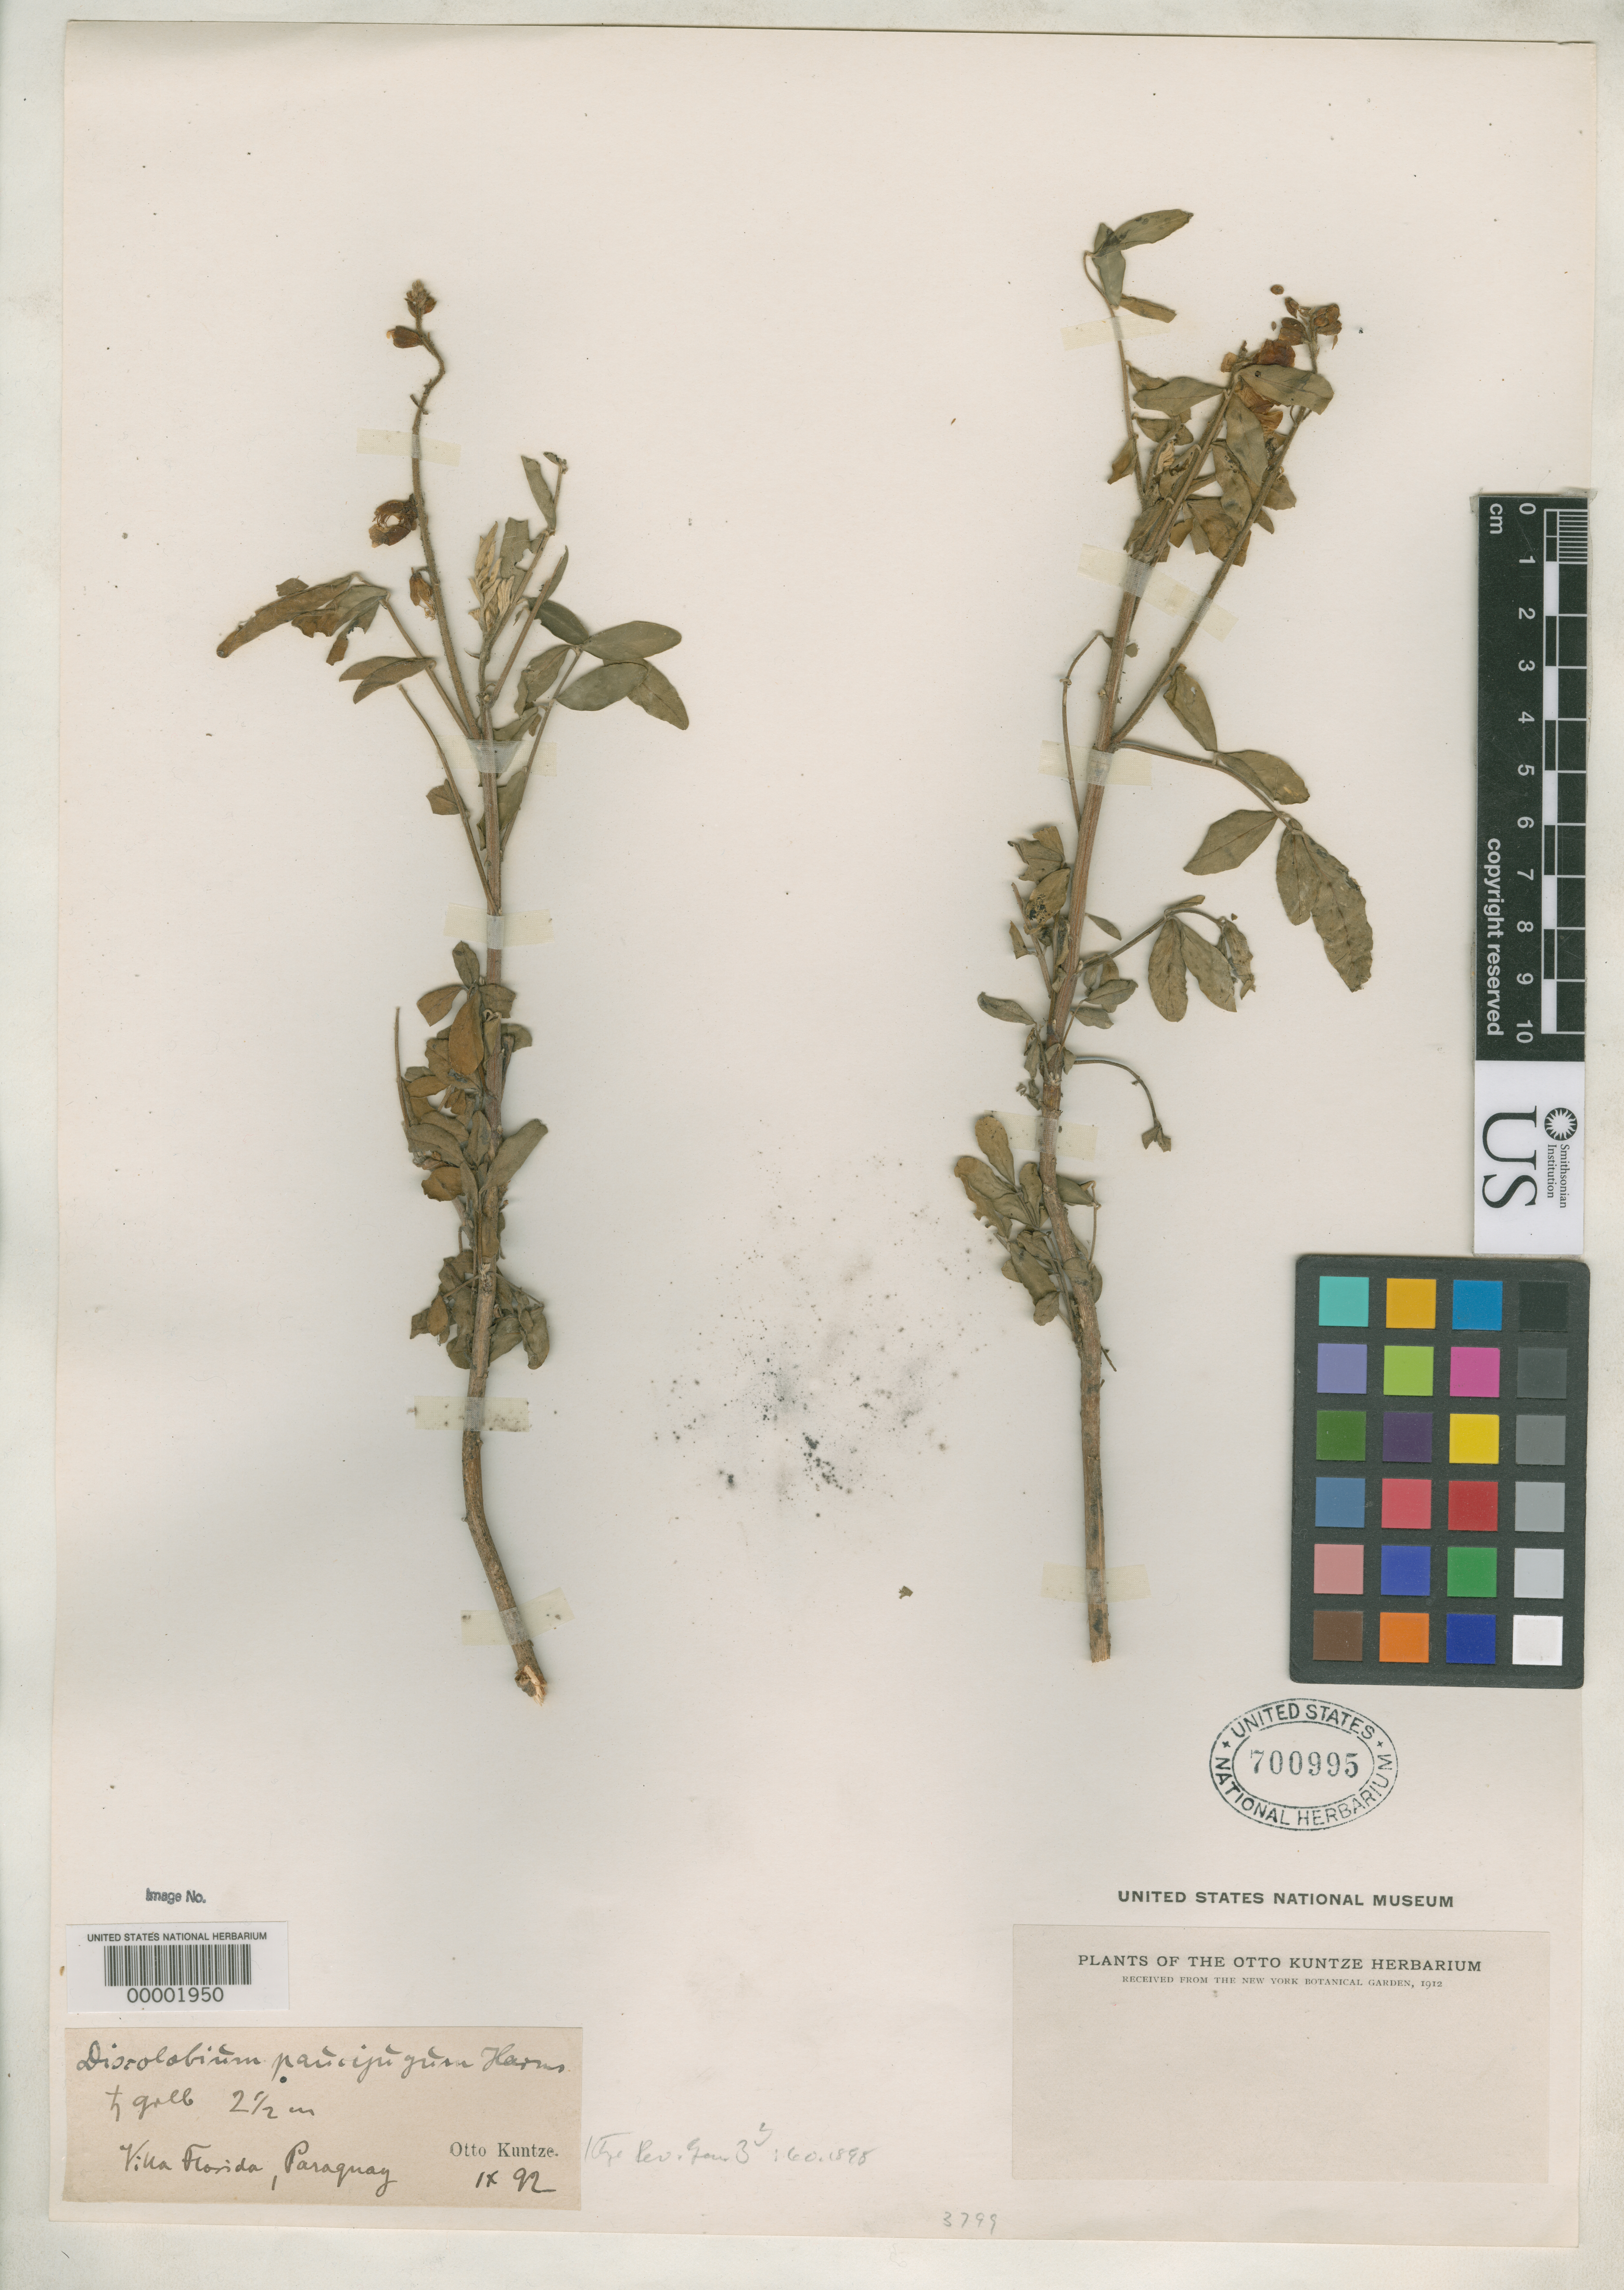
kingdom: Plantae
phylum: Tracheophyta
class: Magnoliopsida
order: Fabales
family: Fabaceae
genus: Discolobium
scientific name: Discolobium paucijugum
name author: Harms in Kuntze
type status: Type Collection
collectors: C.E.O. Kuntze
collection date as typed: Sep 1892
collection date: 1892-09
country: Paraguay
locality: Villa Florida.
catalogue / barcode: US 700995